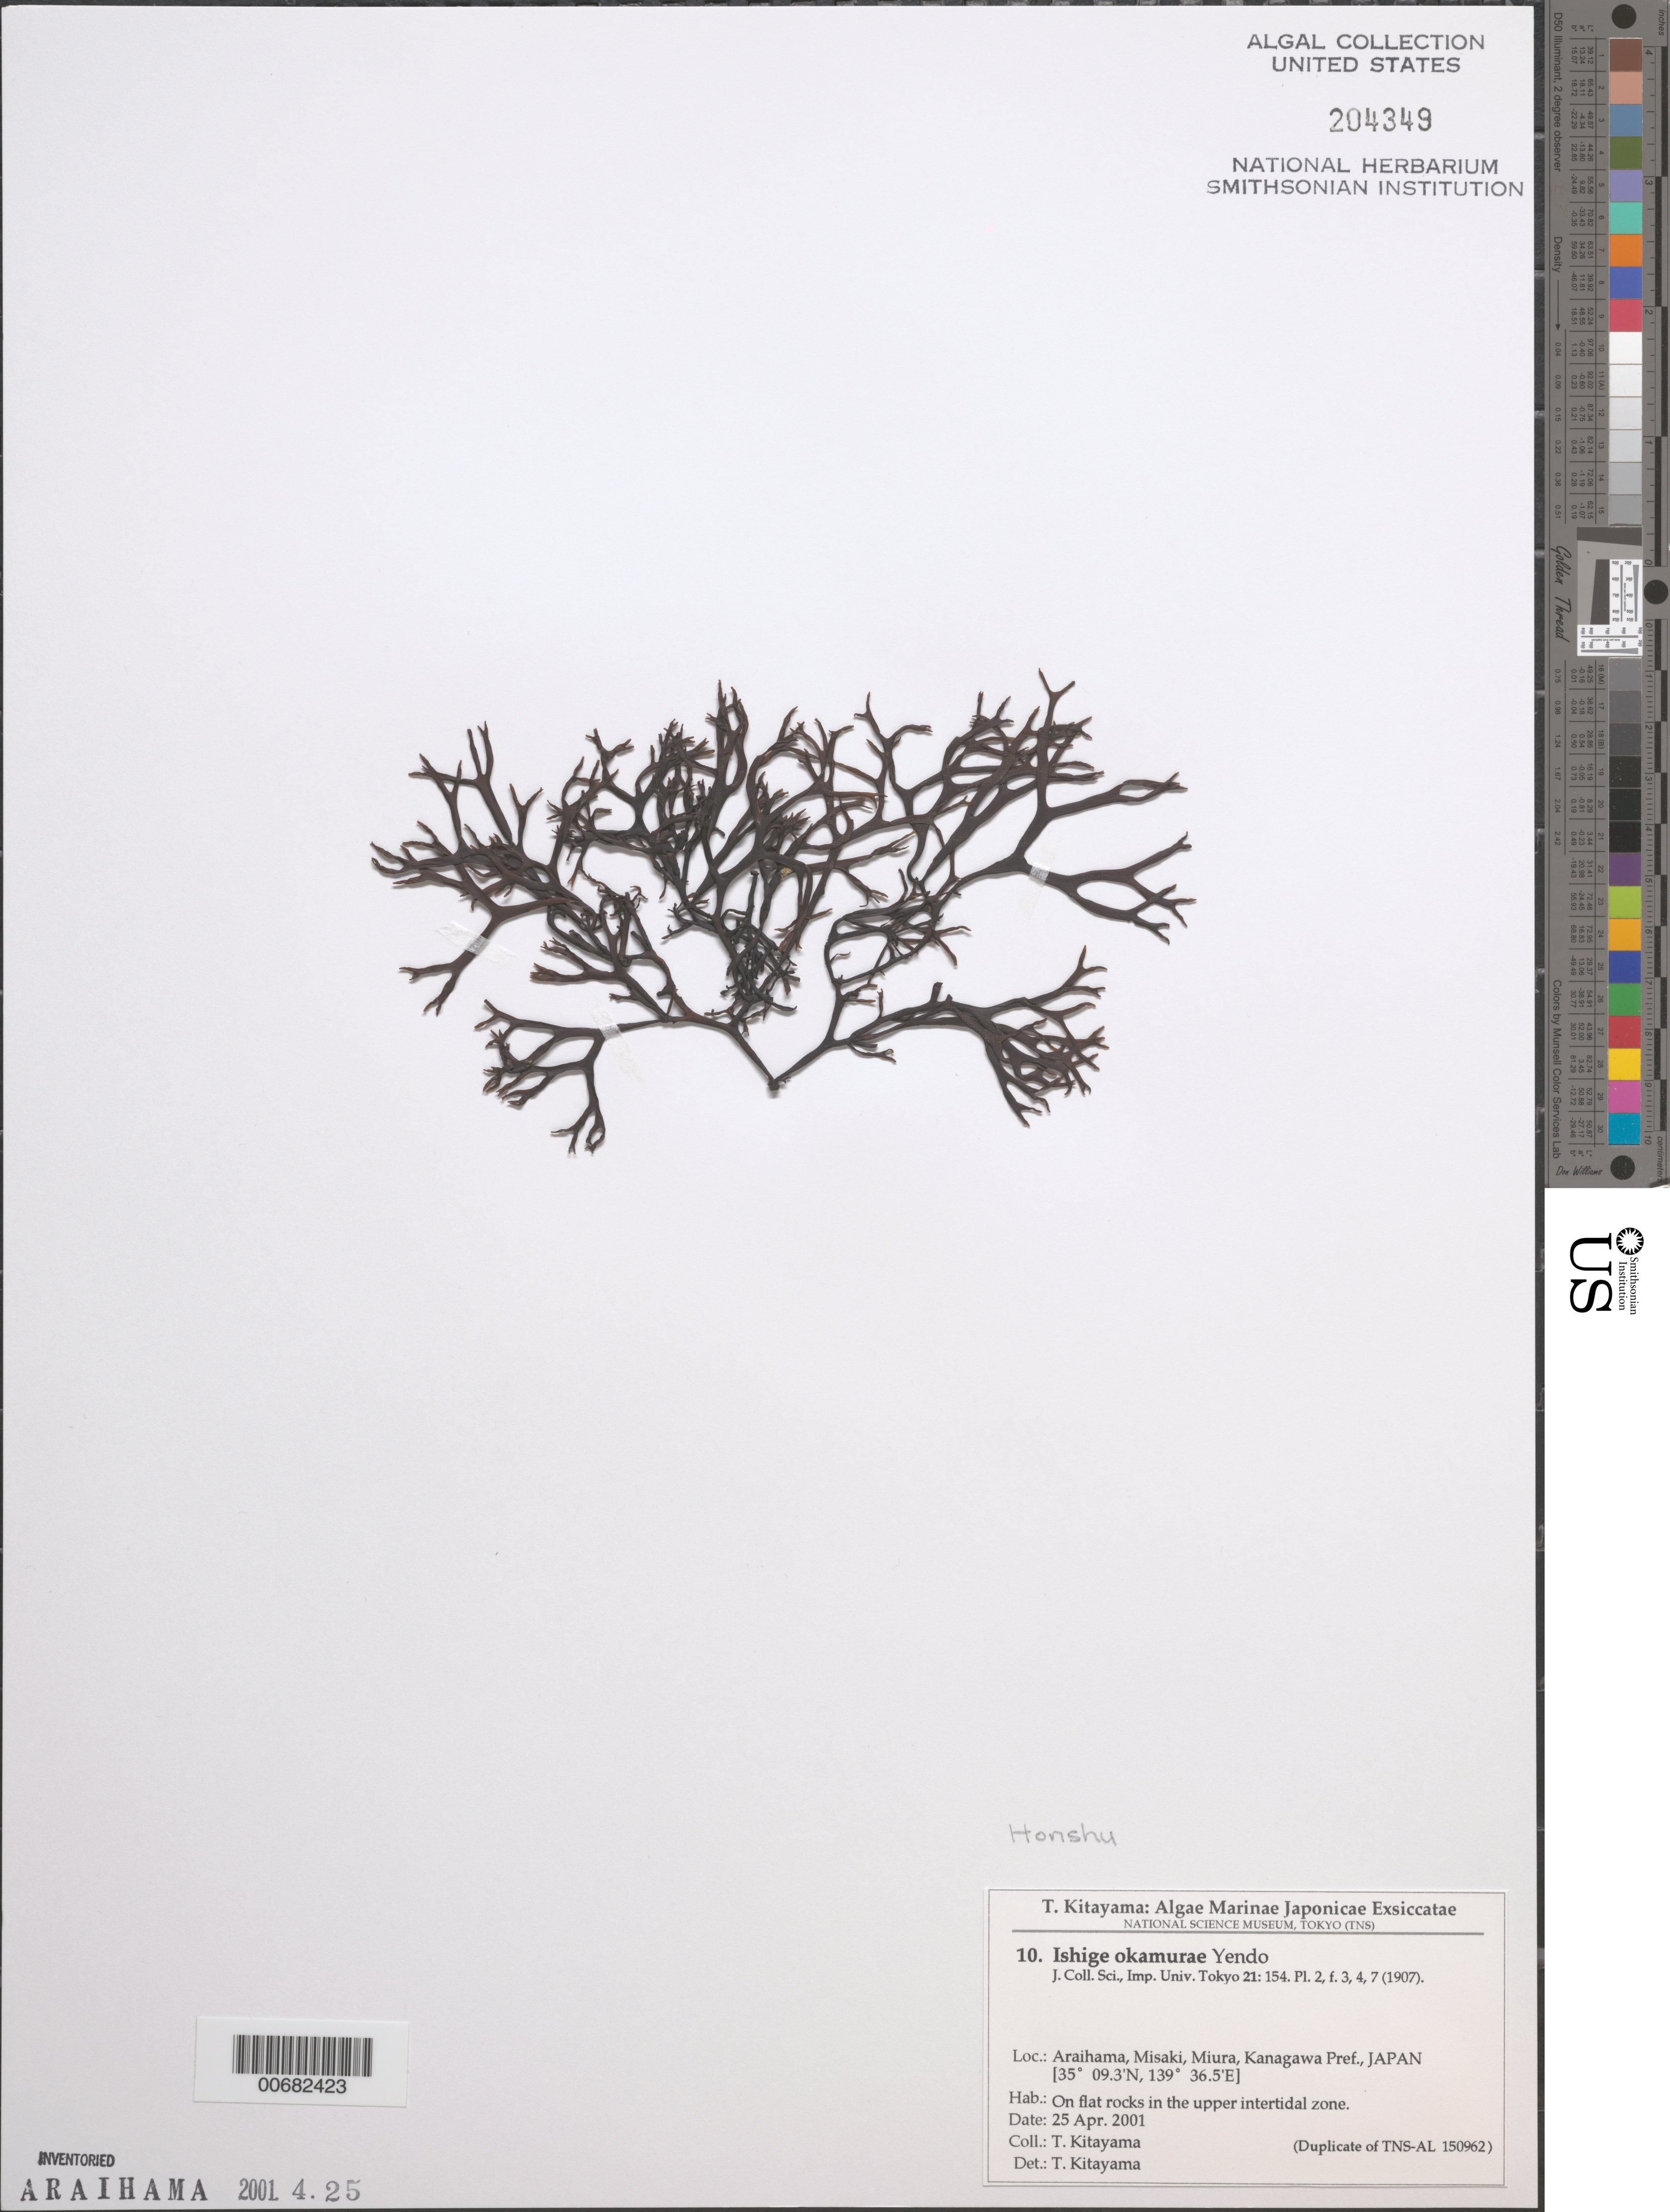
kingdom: Chromista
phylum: Ochrophyta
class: Phaeophyceae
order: Ishigeales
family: Ishigeaceae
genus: Ishige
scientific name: Ishige okamurae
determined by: Kitayama, T.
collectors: T. Kitayama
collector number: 10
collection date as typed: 25 Apr 2001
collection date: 2001-04-25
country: Japan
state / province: Kanagawa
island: Honshu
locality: Araihama, Misaki, Miura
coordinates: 35 09.3' N, 139 36.5' E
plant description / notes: Kitayama, T., Algae Marinae Japonicae Exsiccatae, Fasc. I (Nos. 1-25)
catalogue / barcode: US 204349